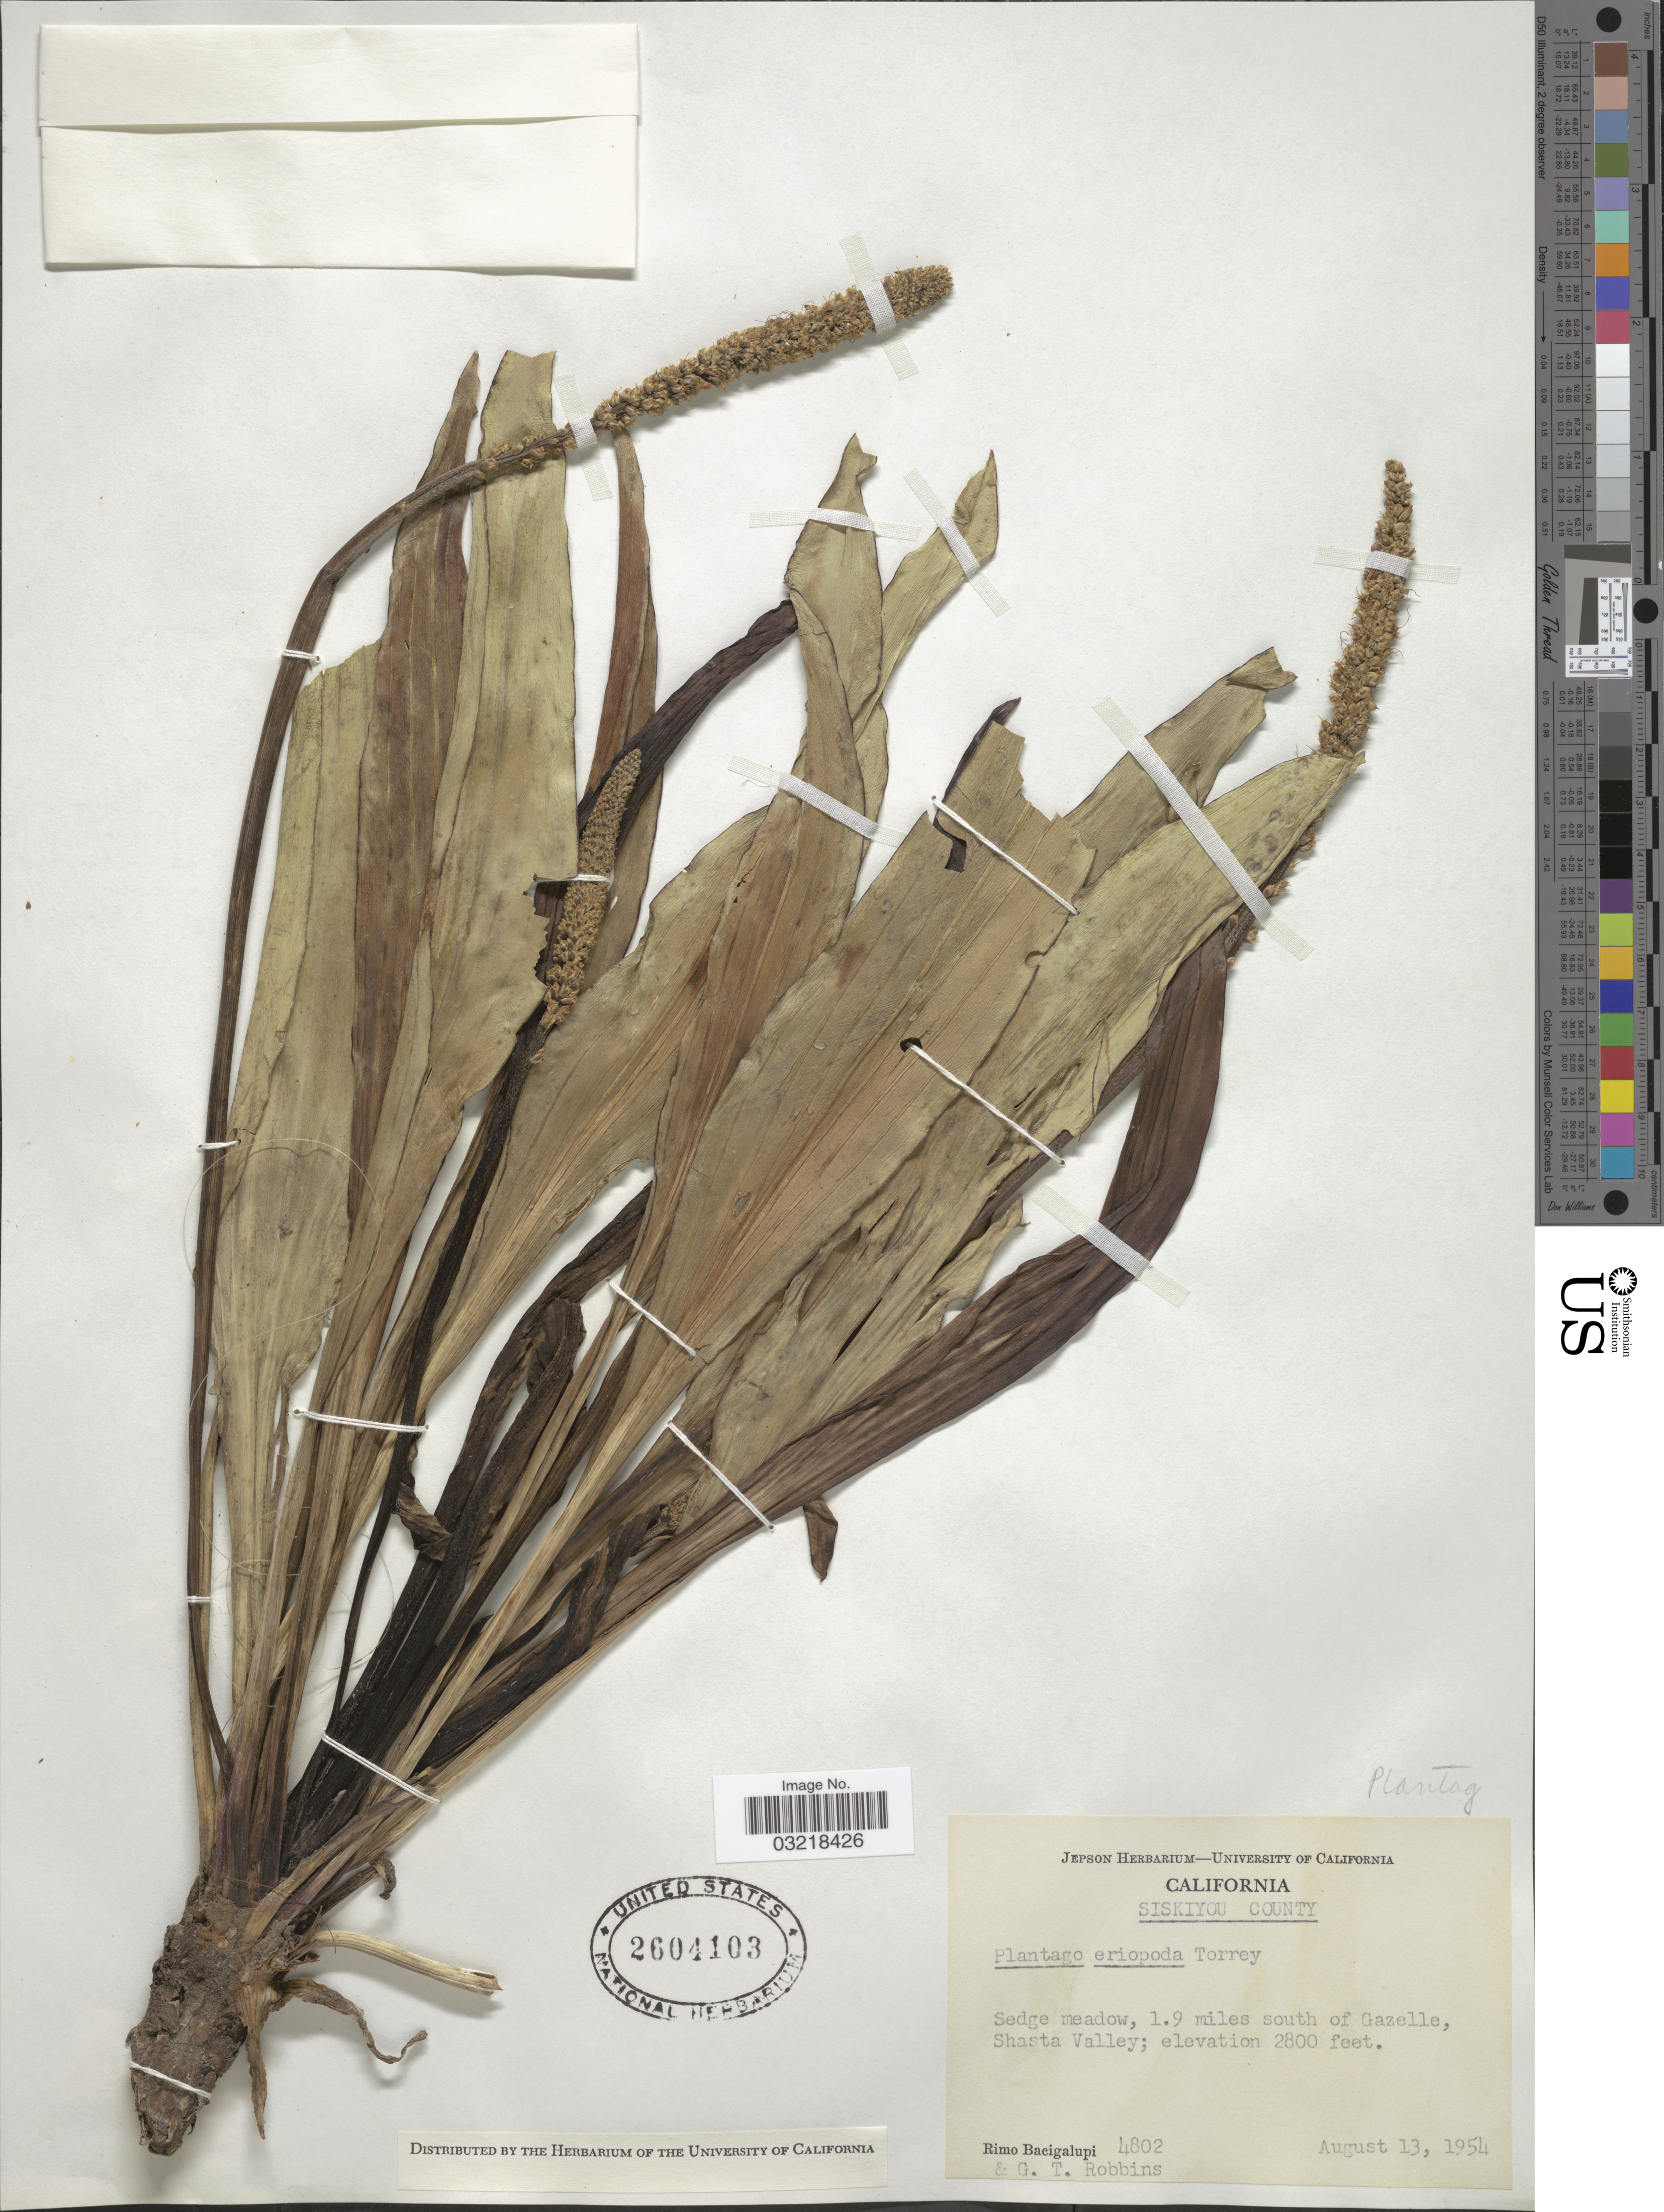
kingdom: Plantae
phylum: Tracheophyta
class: Magnoliopsida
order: Lamiales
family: Plantaginaceae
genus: Plantago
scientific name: Plantago eriopoda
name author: Torr.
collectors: R. Bacigalupi & G. T. Robbins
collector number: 4802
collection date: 1954-08-13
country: United States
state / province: California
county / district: Siskiyou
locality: Siskiyou County. 1.9 miles south of Gazelle, Shasta Valley.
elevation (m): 853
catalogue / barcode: US 2604103